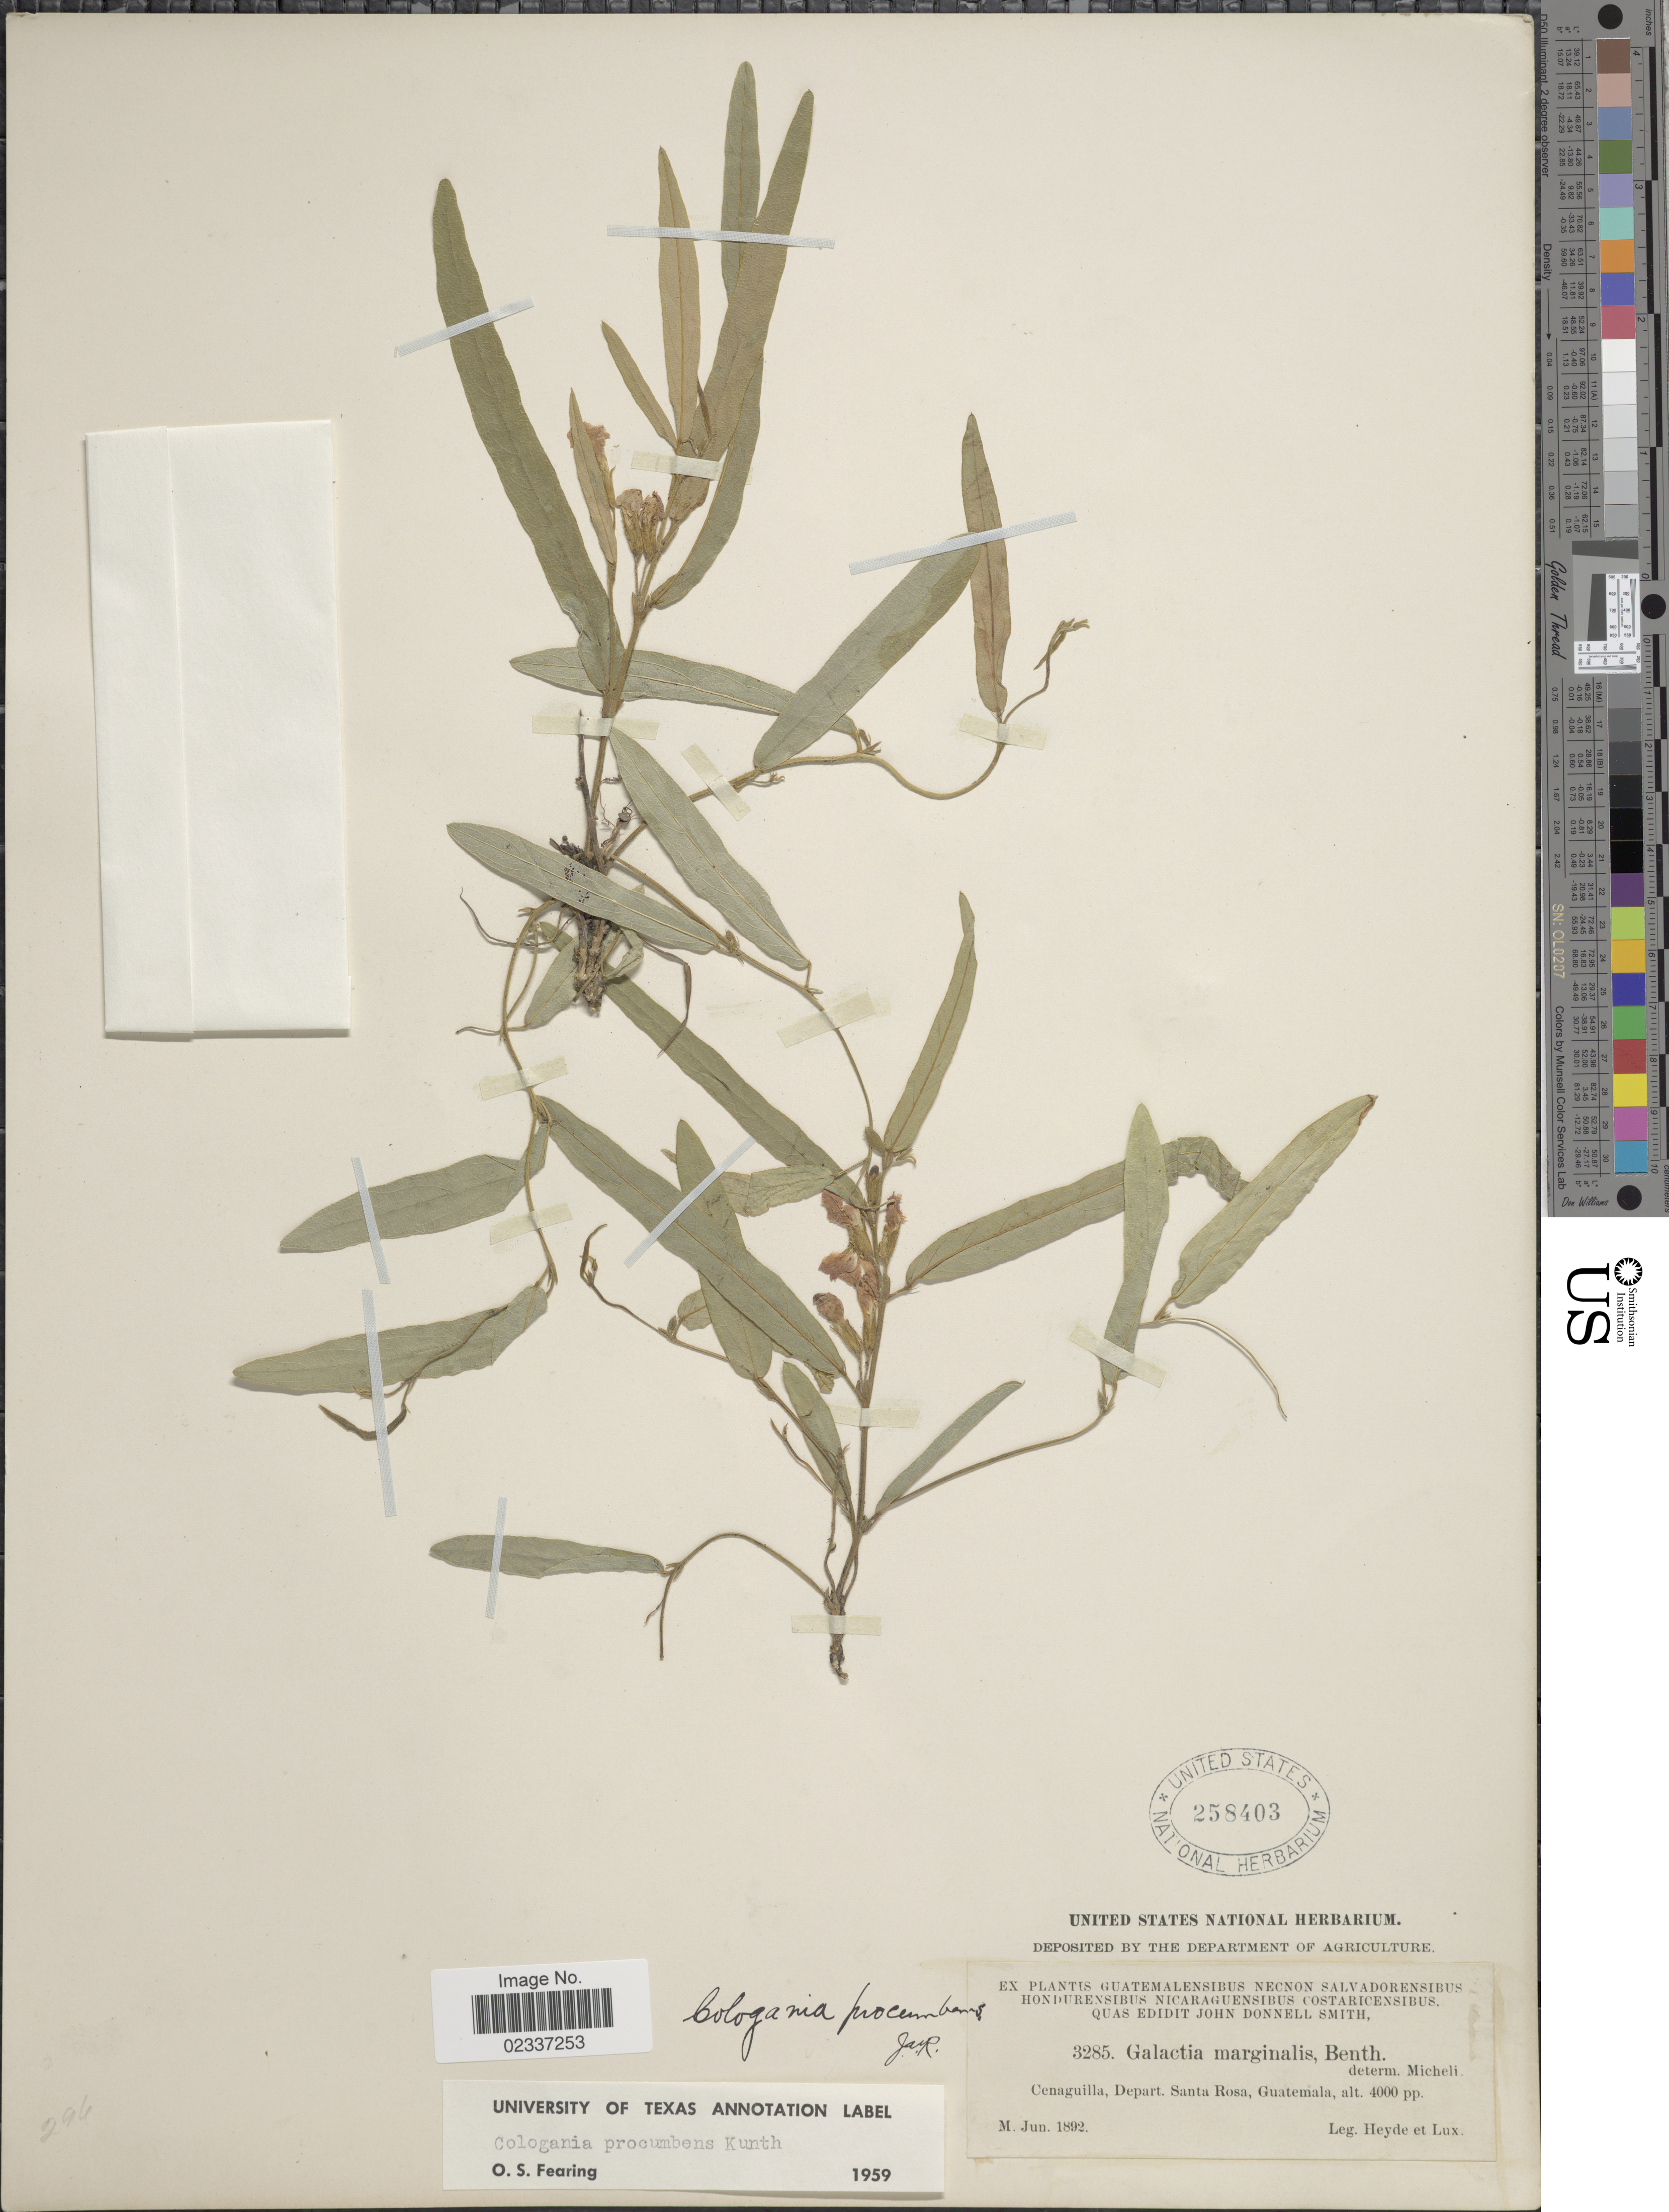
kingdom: Plantae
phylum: Tracheophyta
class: Magnoliopsida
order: Fabales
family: Fabaceae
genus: Cologania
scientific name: Cologania procumbens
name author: Kunth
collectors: Heyde & Lux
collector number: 3285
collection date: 1892-06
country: Guatemala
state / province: Santa Rosa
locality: Cenaguilla, Depart. Santa Rosa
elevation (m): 1219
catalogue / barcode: US 258403